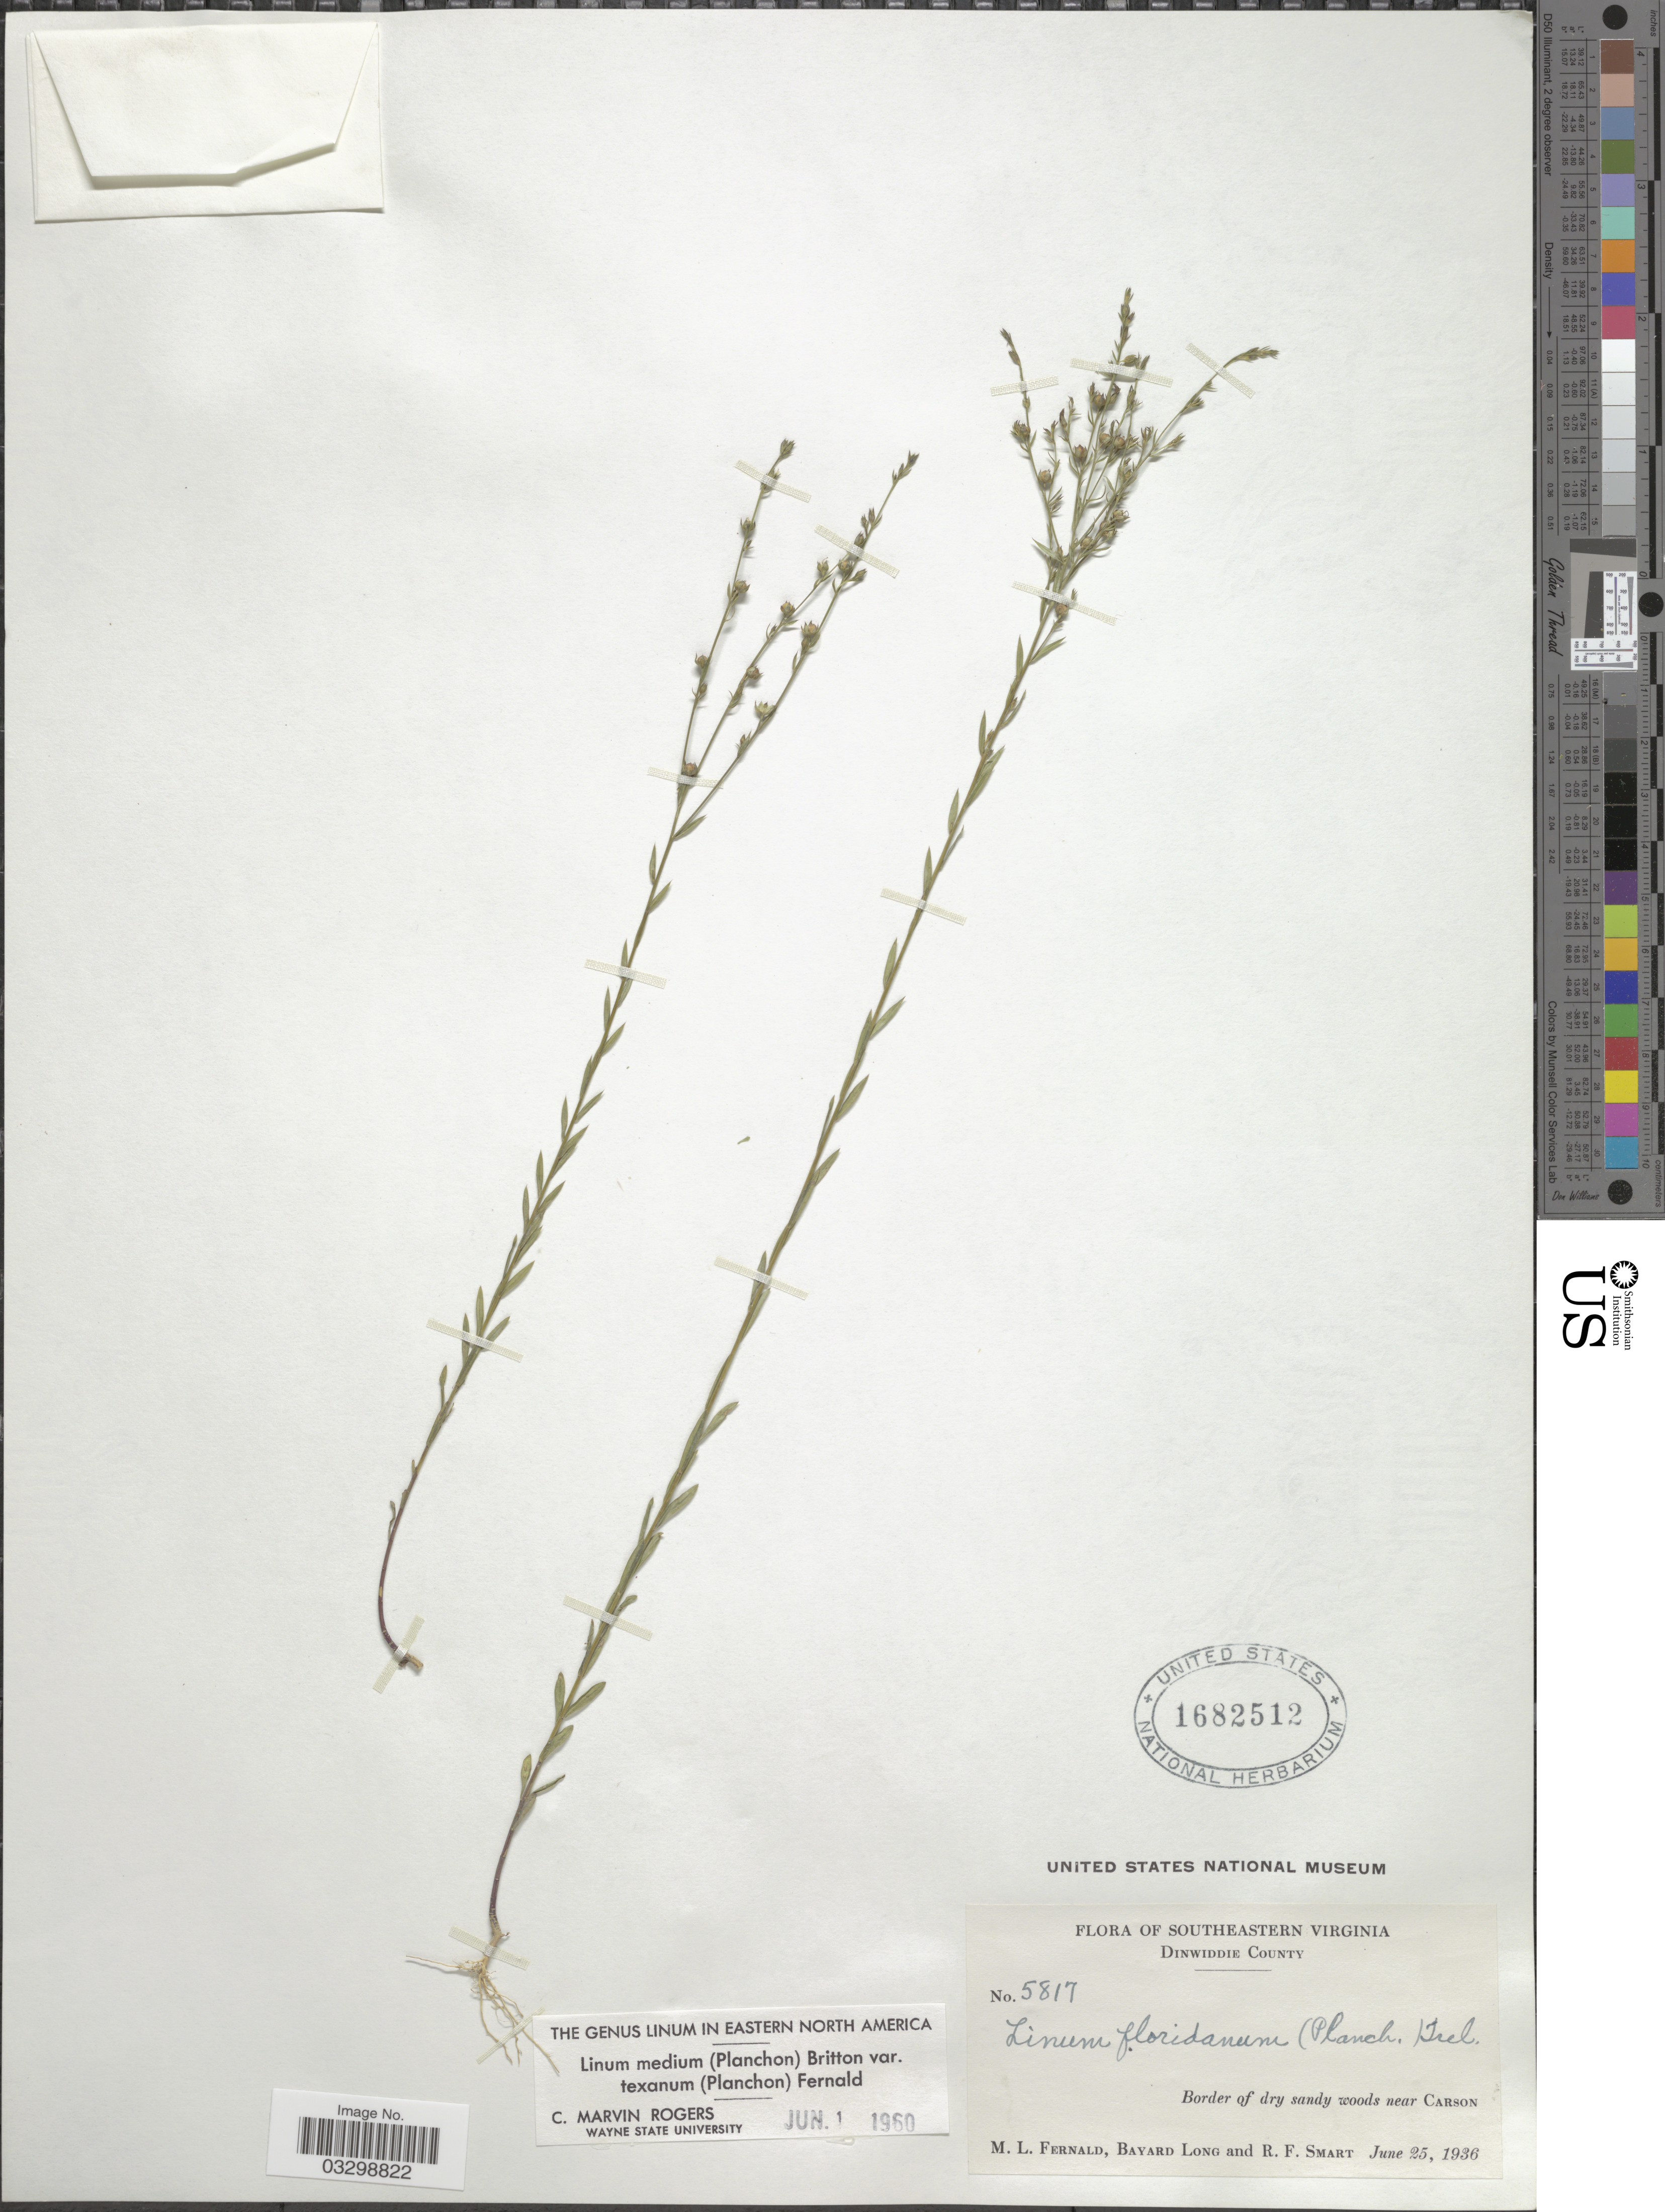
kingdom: Plantae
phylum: Tracheophyta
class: Magnoliopsida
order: Malpighiales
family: Linaceae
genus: Linum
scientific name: Linum medium var. texanum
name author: (Planch.) Fernald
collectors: M. L. Fernald, B. Long & R. Smart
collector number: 5817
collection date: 1936-06-25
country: United States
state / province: Virginia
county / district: Dinwiddie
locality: Southeastern Virginia, Dinwiddie County, Border of dry sandy woods near Carson.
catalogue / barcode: US 1682512